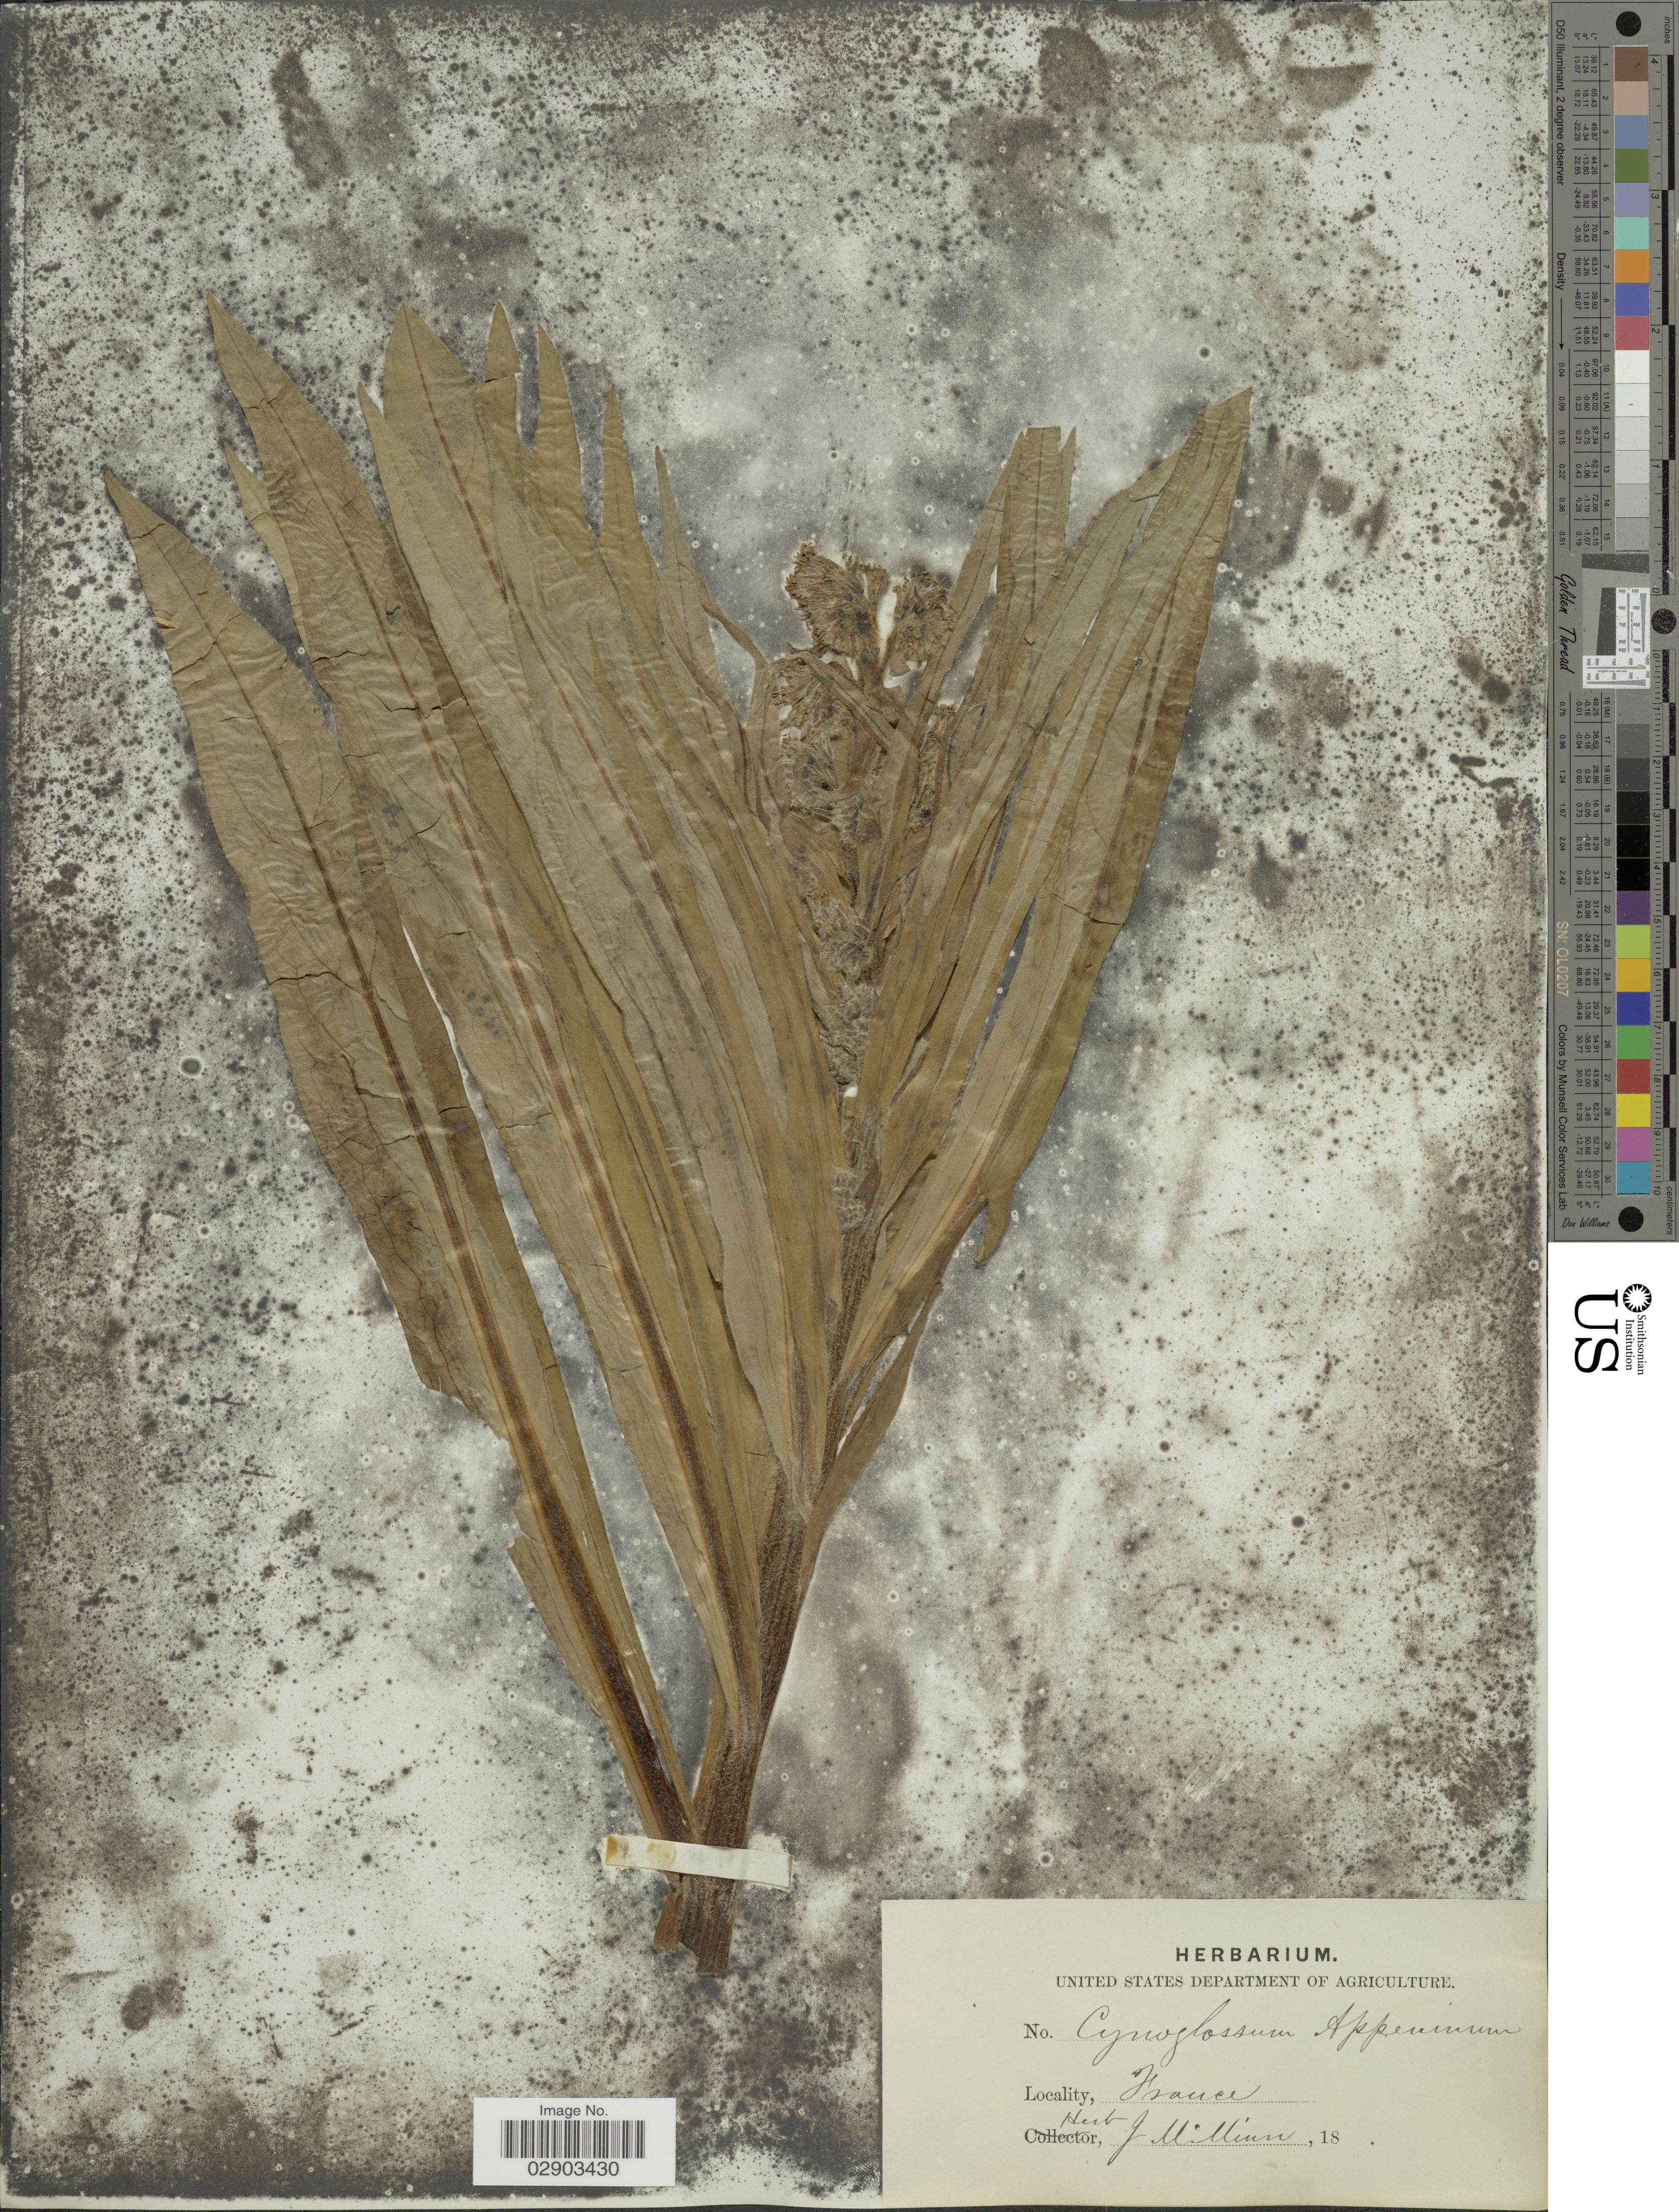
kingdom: Plantae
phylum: Tracheophyta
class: Magnoliopsida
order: Boraginales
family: Boraginaceae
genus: Cynoglossum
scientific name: Cynoglossum apenninum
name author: L.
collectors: Ex herb. J. McMinn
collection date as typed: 18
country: France